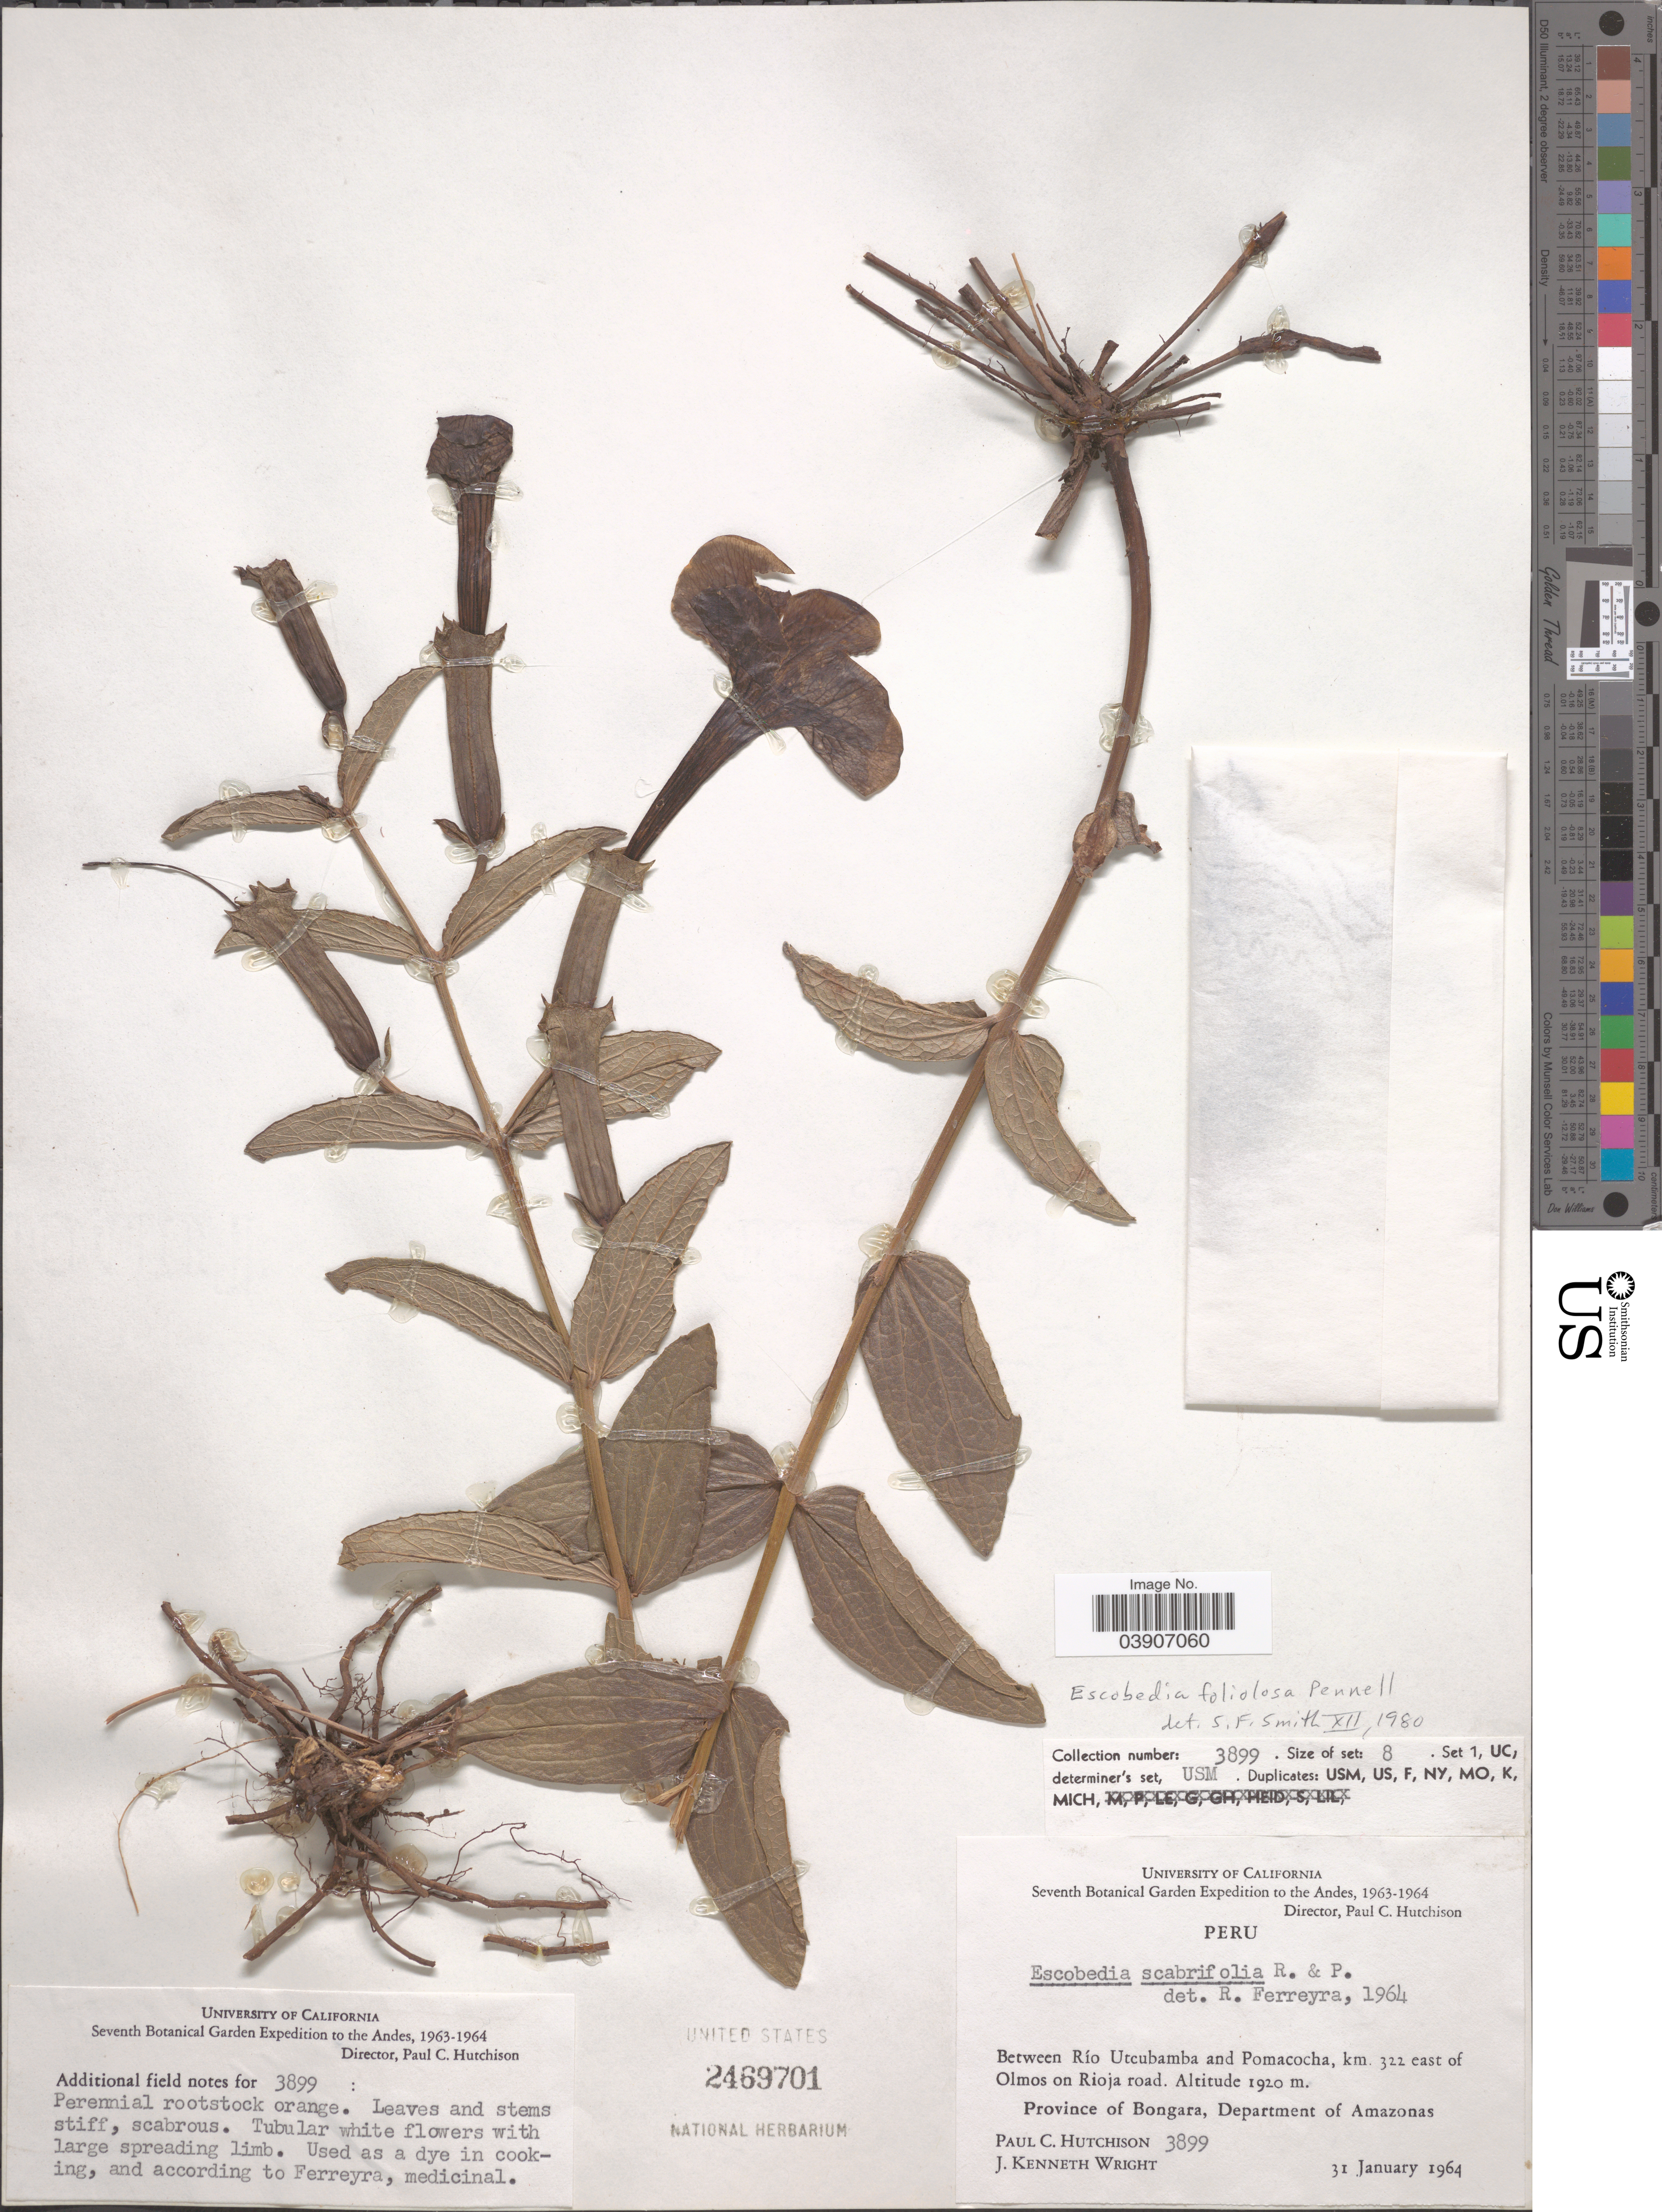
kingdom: Plantae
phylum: Tracheophyta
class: Magnoliopsida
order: Lamiales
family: Orobanchaceae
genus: Escobedia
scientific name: Escobedia foliolosa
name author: Pennell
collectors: P. C. Hutchison & J. K. Wright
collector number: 3899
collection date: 1964-01-31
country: Peru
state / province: Amazonas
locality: The Andes. Between Río Utcubamba and Pomacocha, km. 322 east of Olmos on Rioja road. Province of Bongara, Department of Amazonas.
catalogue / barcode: US 2469701